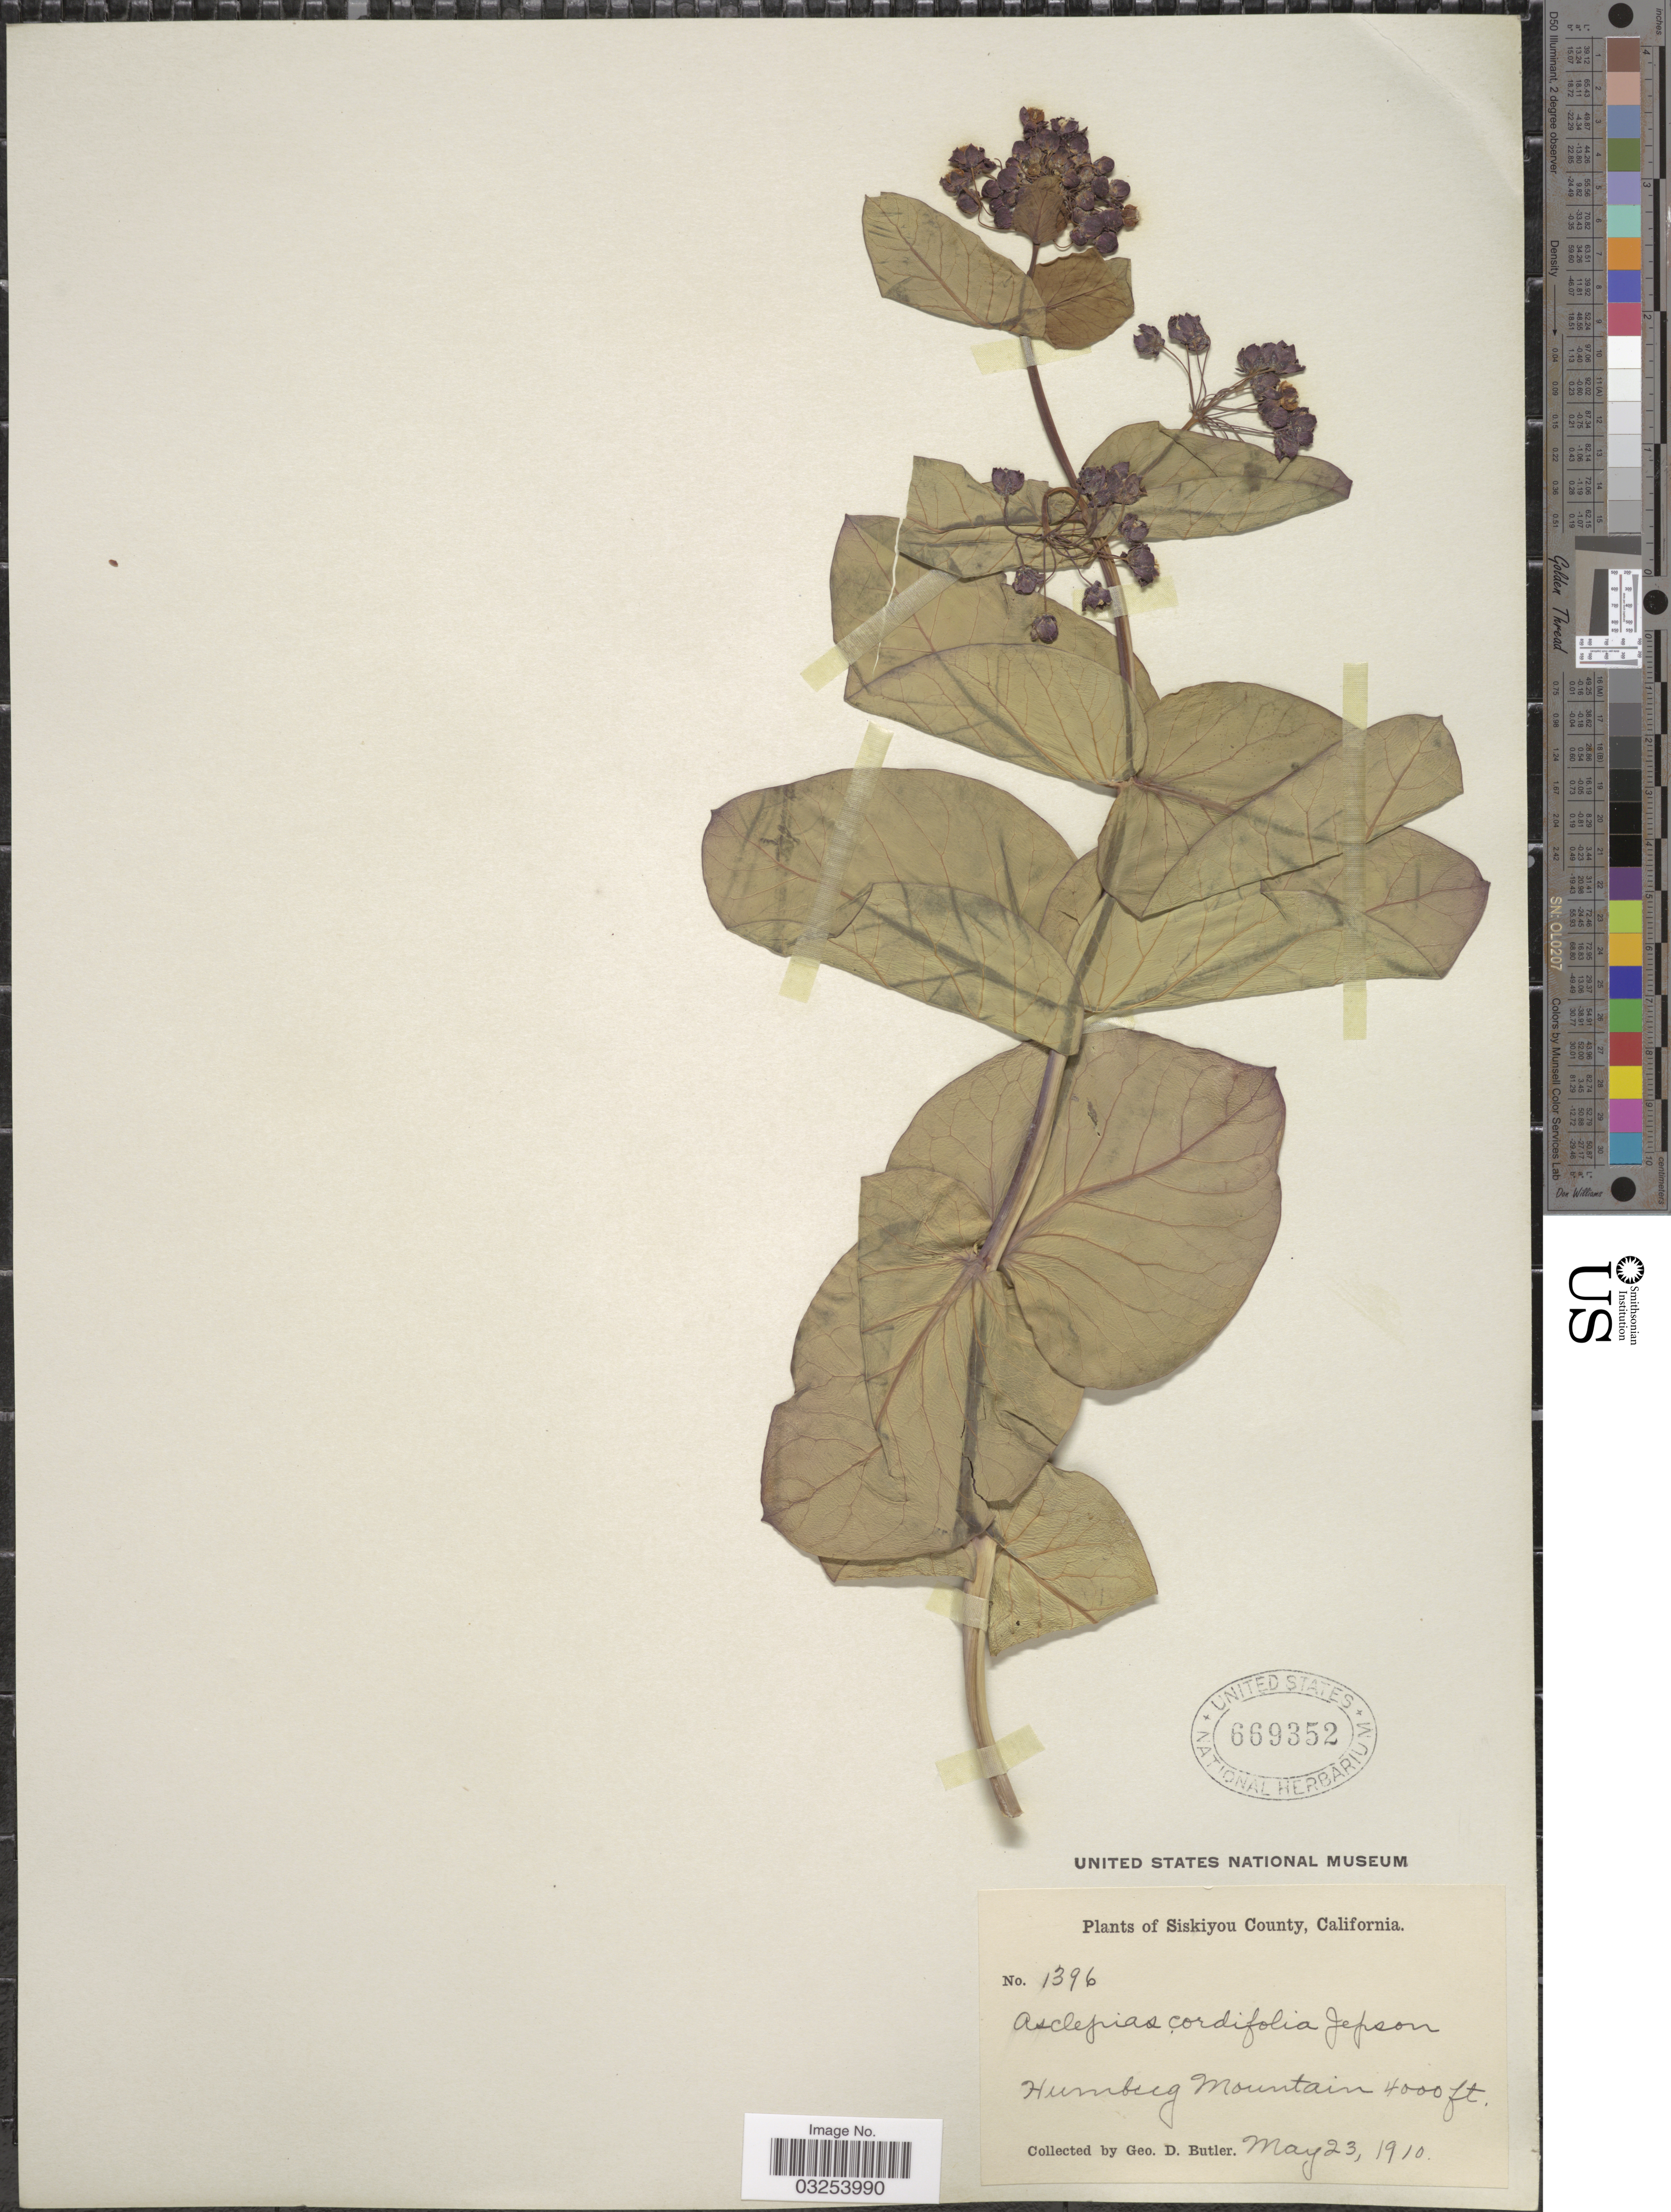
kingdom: Plantae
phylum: Tracheophyta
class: Magnoliopsida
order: Gentianales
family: Apocynaceae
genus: Asclepias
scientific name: Asclepias cordifolia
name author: (Benth.) Jeps.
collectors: G. D. Butler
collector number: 1396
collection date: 1910-05-23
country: United States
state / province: California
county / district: Siskiyou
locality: Siskiyou County. Hamberg Mountain.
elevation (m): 1219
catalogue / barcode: US 669352